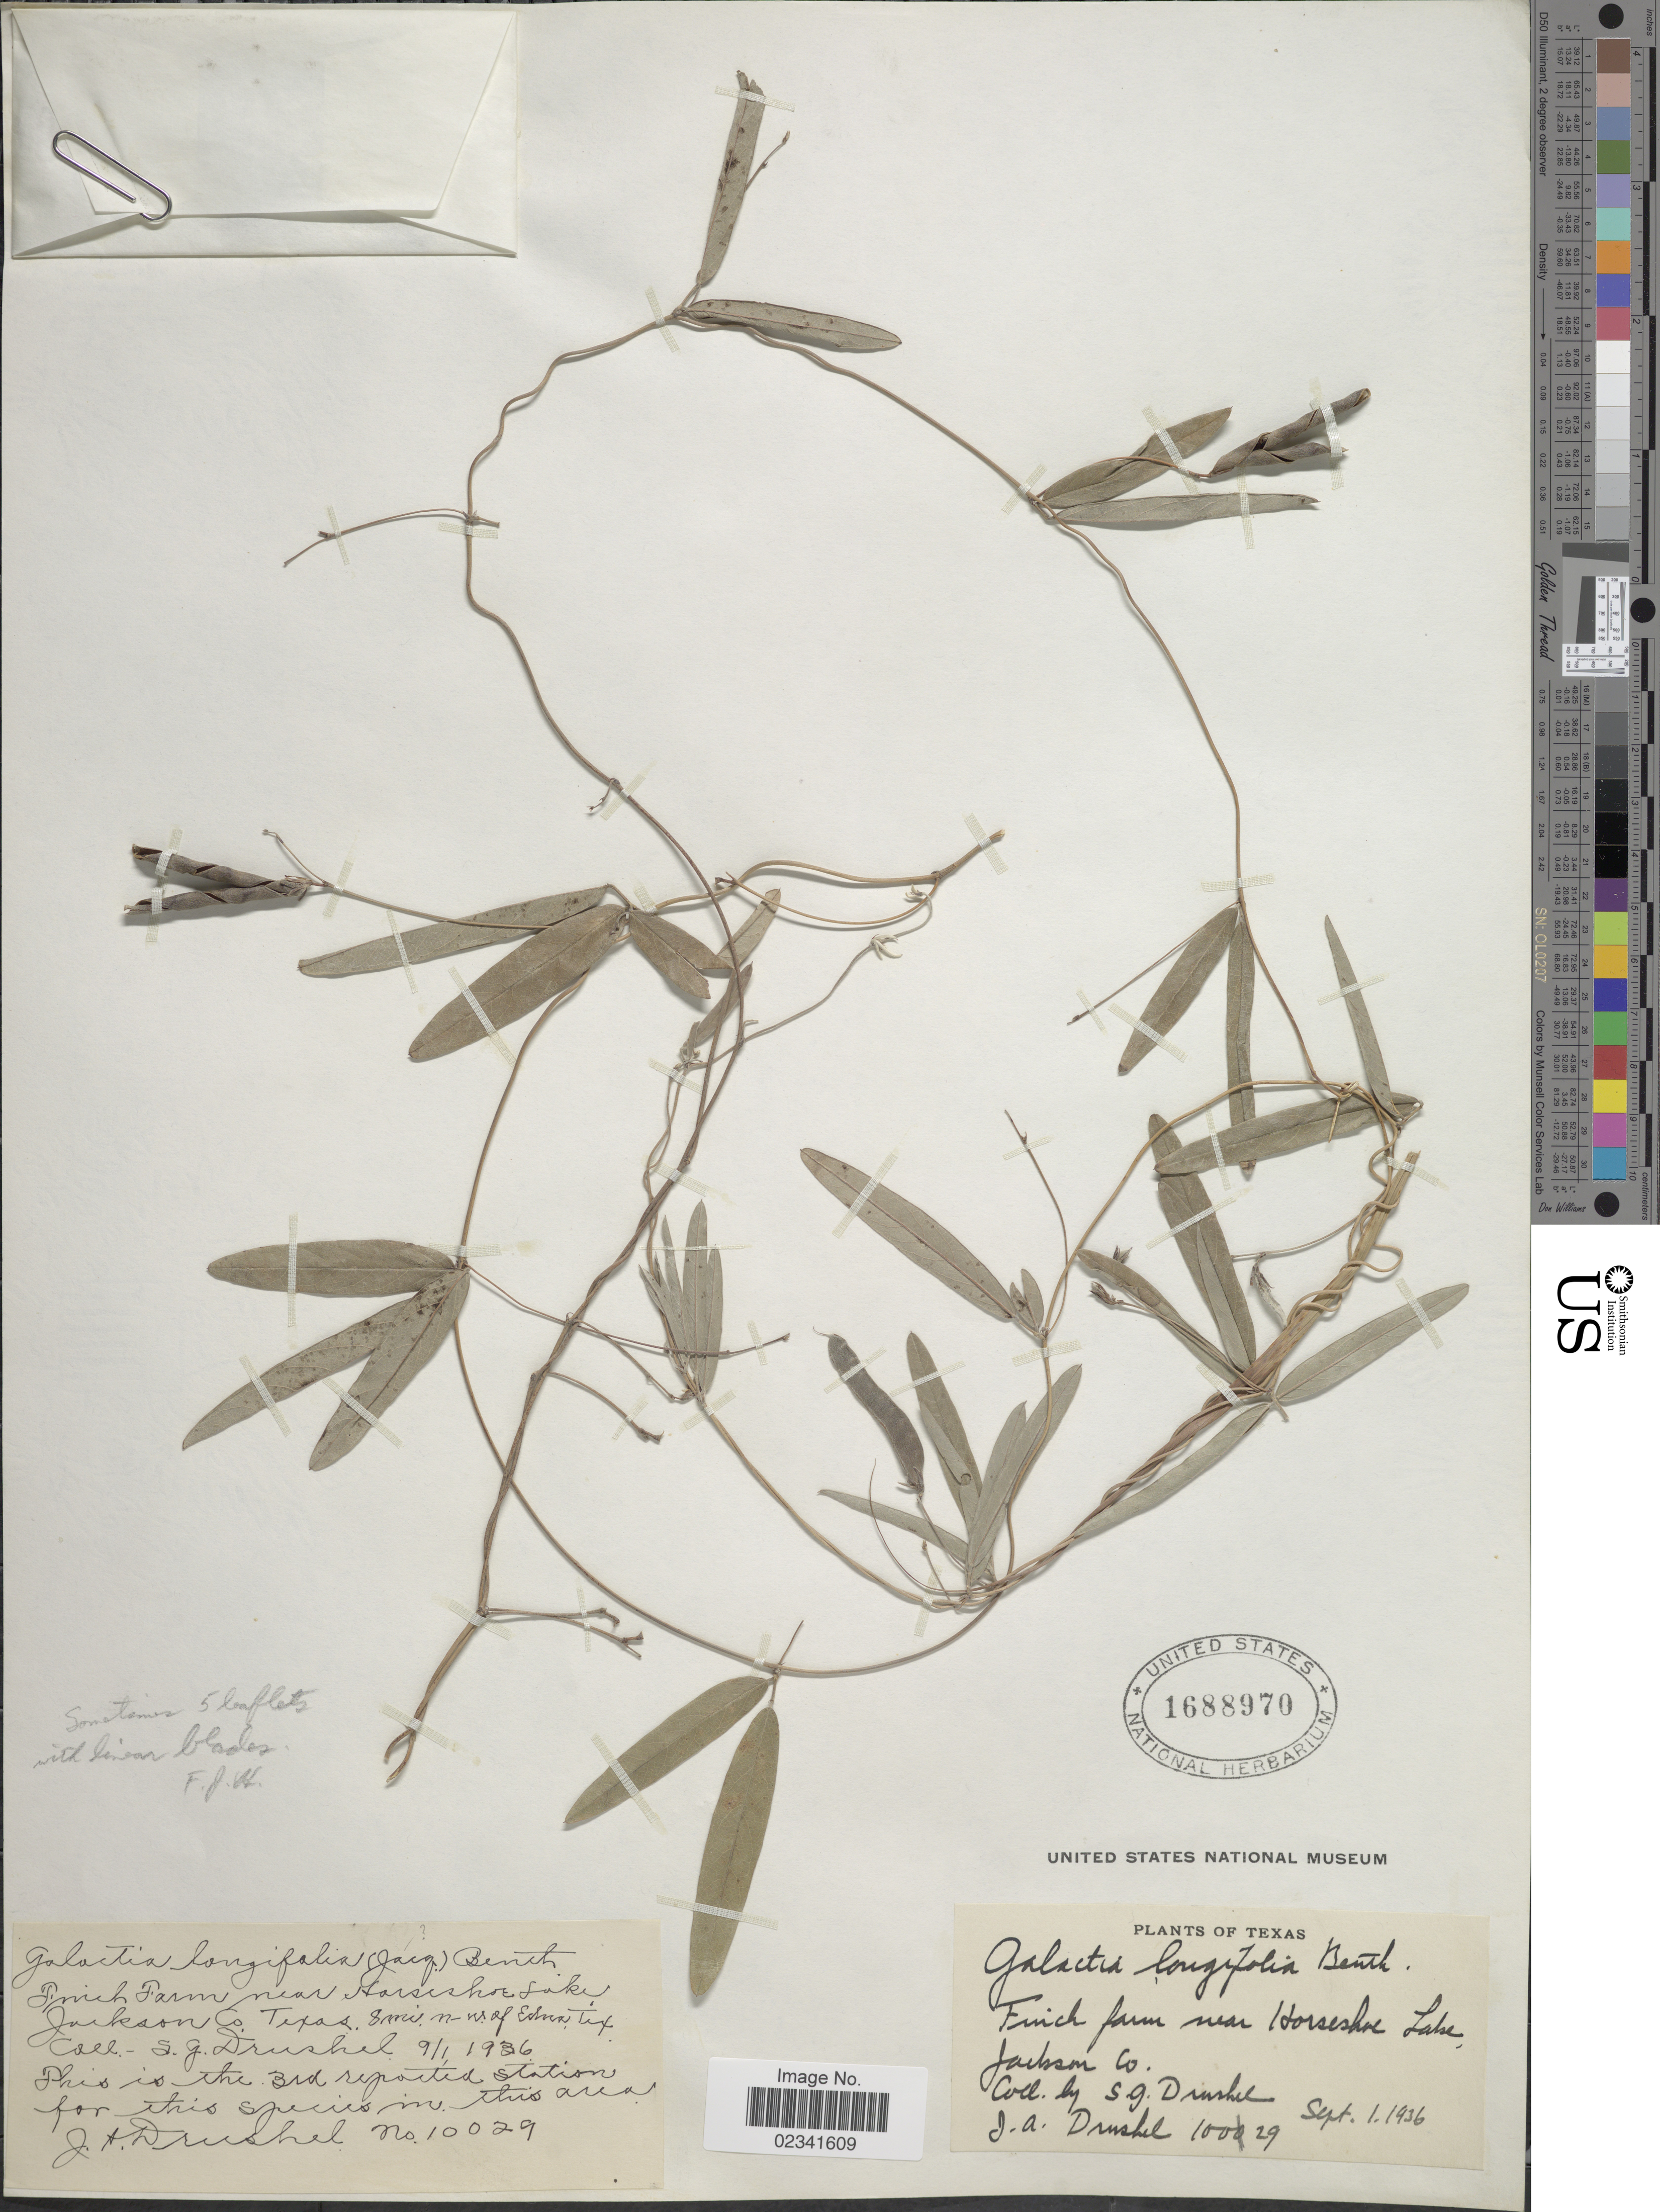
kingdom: Plantae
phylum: Tracheophyta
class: Magnoliopsida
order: Fabales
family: Fabaceae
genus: Galactia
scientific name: Galactia longifolia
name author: (Jacq.) Benth.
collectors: S. Drushel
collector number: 10029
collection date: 1936-09-01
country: United States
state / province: Texas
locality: Finch farm near Horeshoe Lake, Jackson Co.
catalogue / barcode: US 1688970